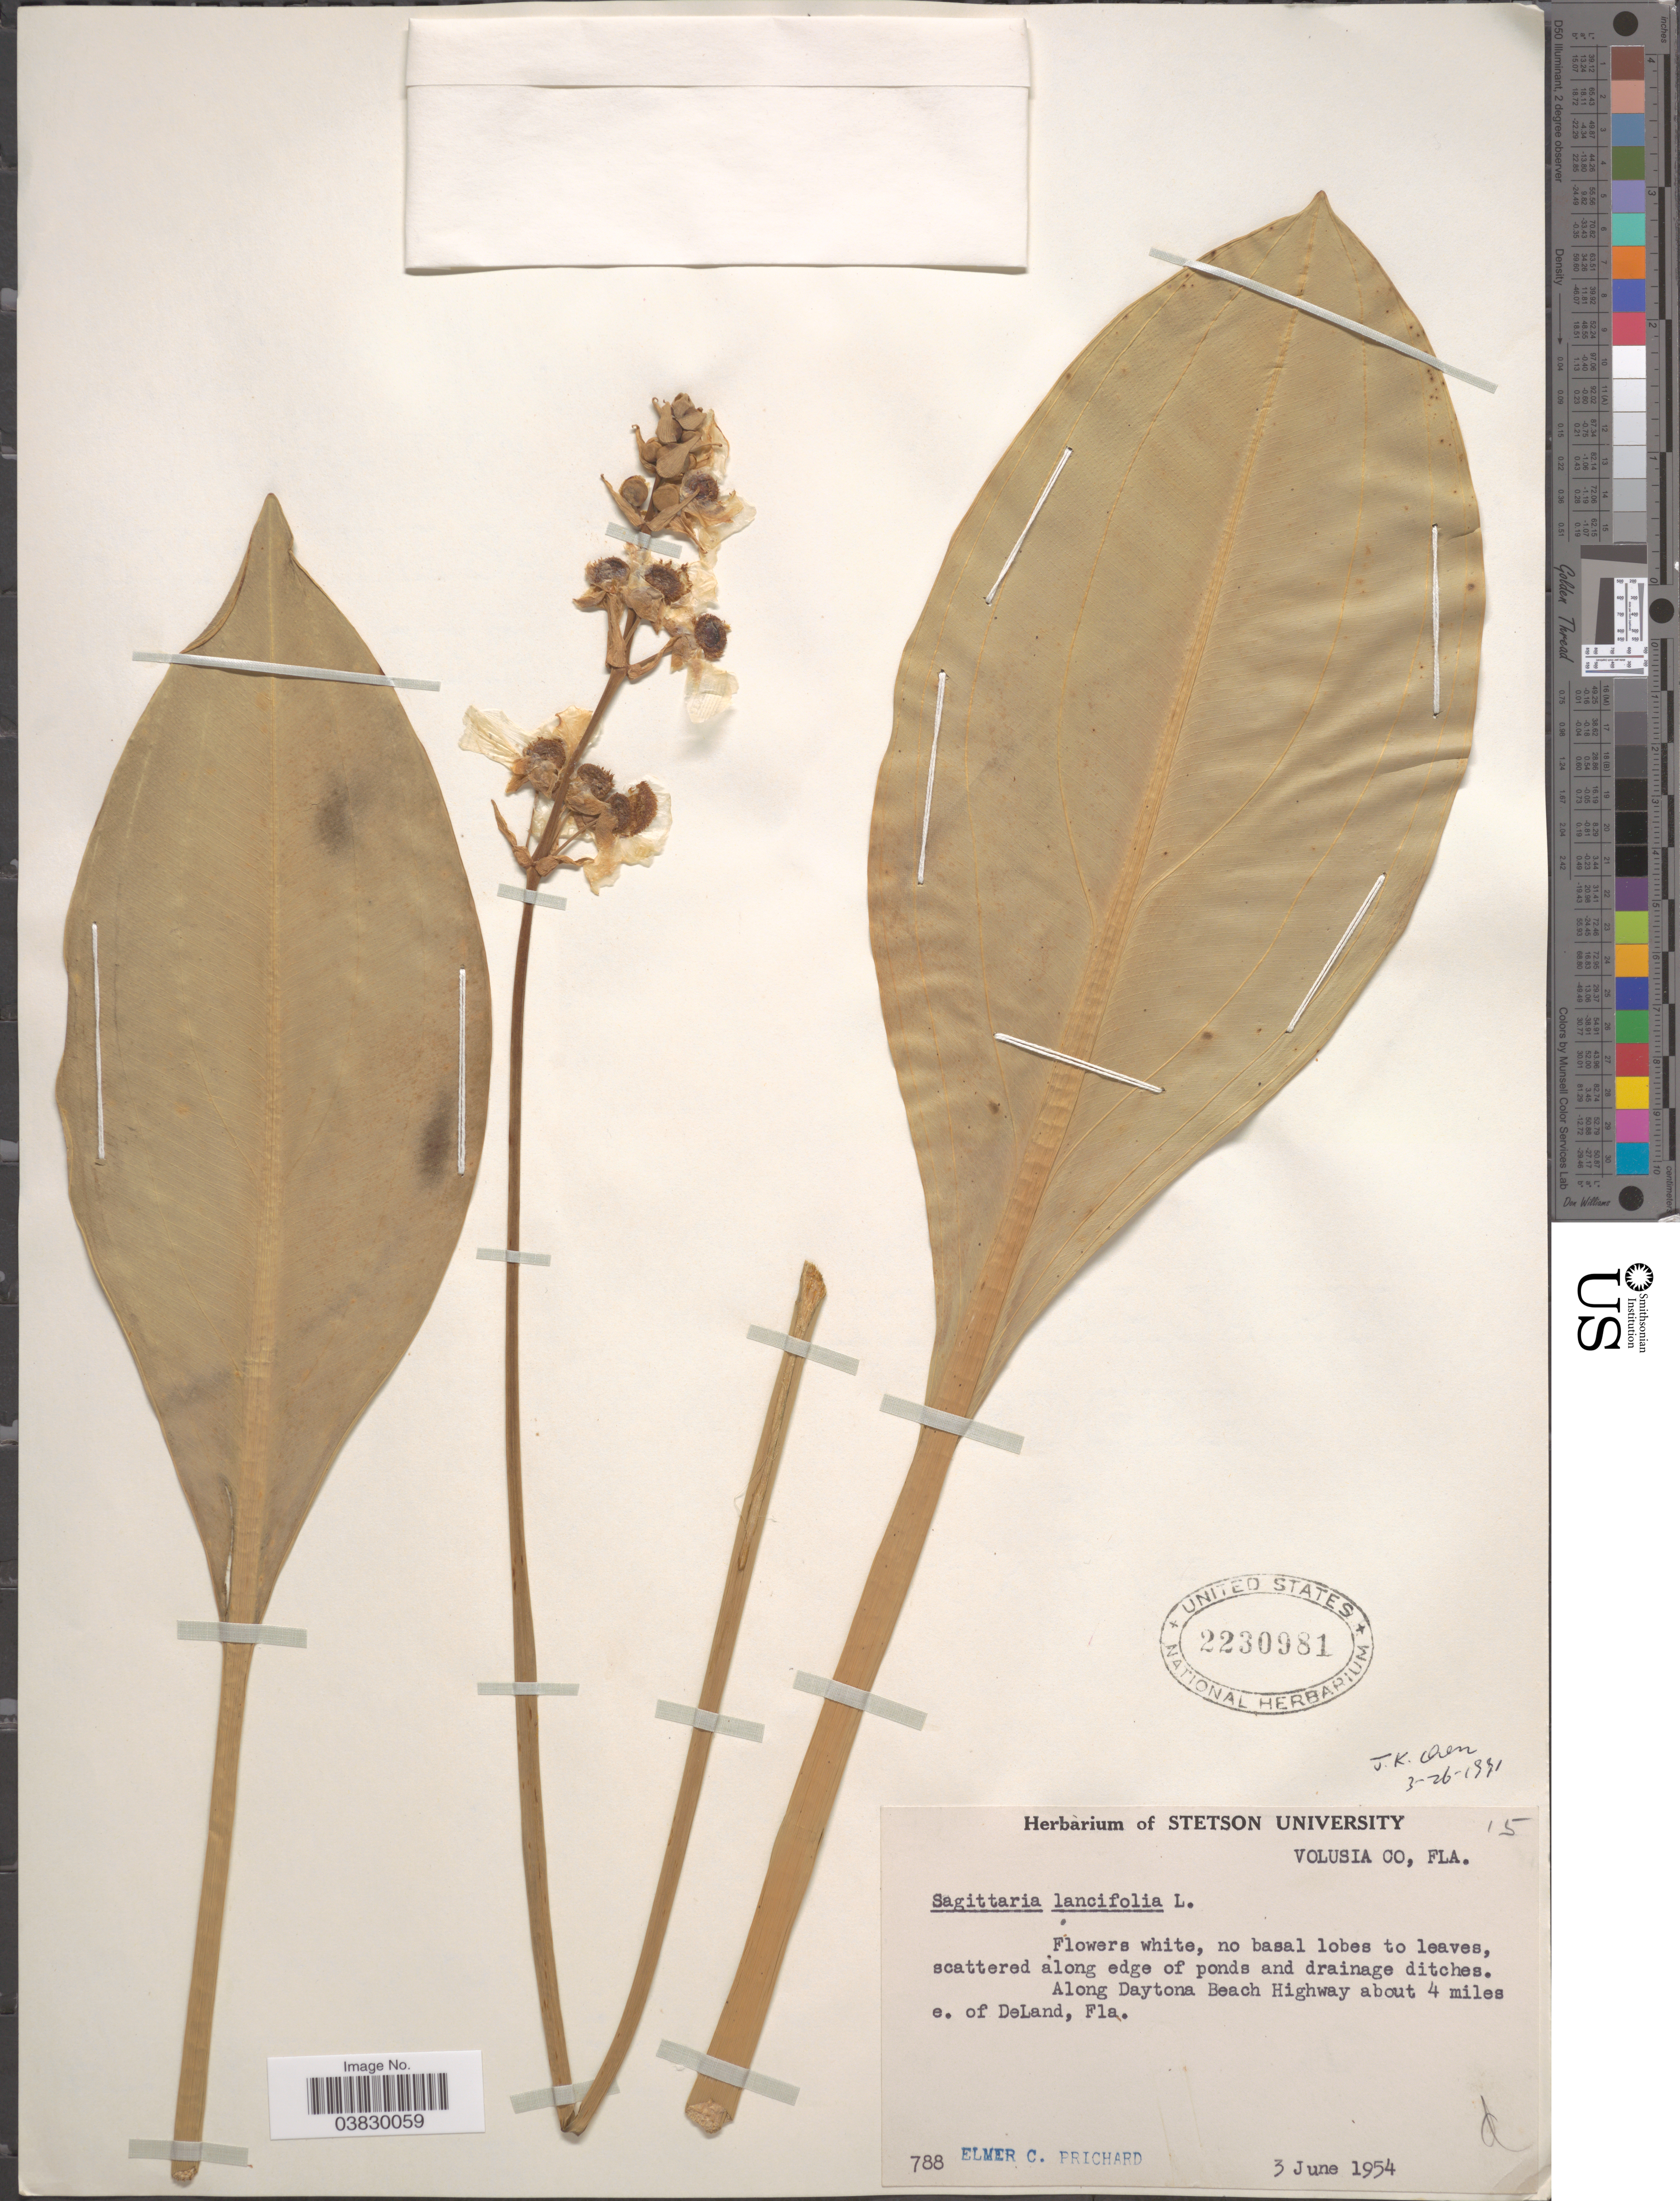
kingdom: Plantae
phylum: Tracheophyta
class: Liliopsida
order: Alismatales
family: Alismataceae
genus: Sagittaria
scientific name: Sagittaria lancifolia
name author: L.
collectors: E. Prichard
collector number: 788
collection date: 1954-06-03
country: United States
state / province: Florida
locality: Volusia Co. Along Daytona Beach Highway about 4 miles e. of DeLand.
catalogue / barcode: US 2230981